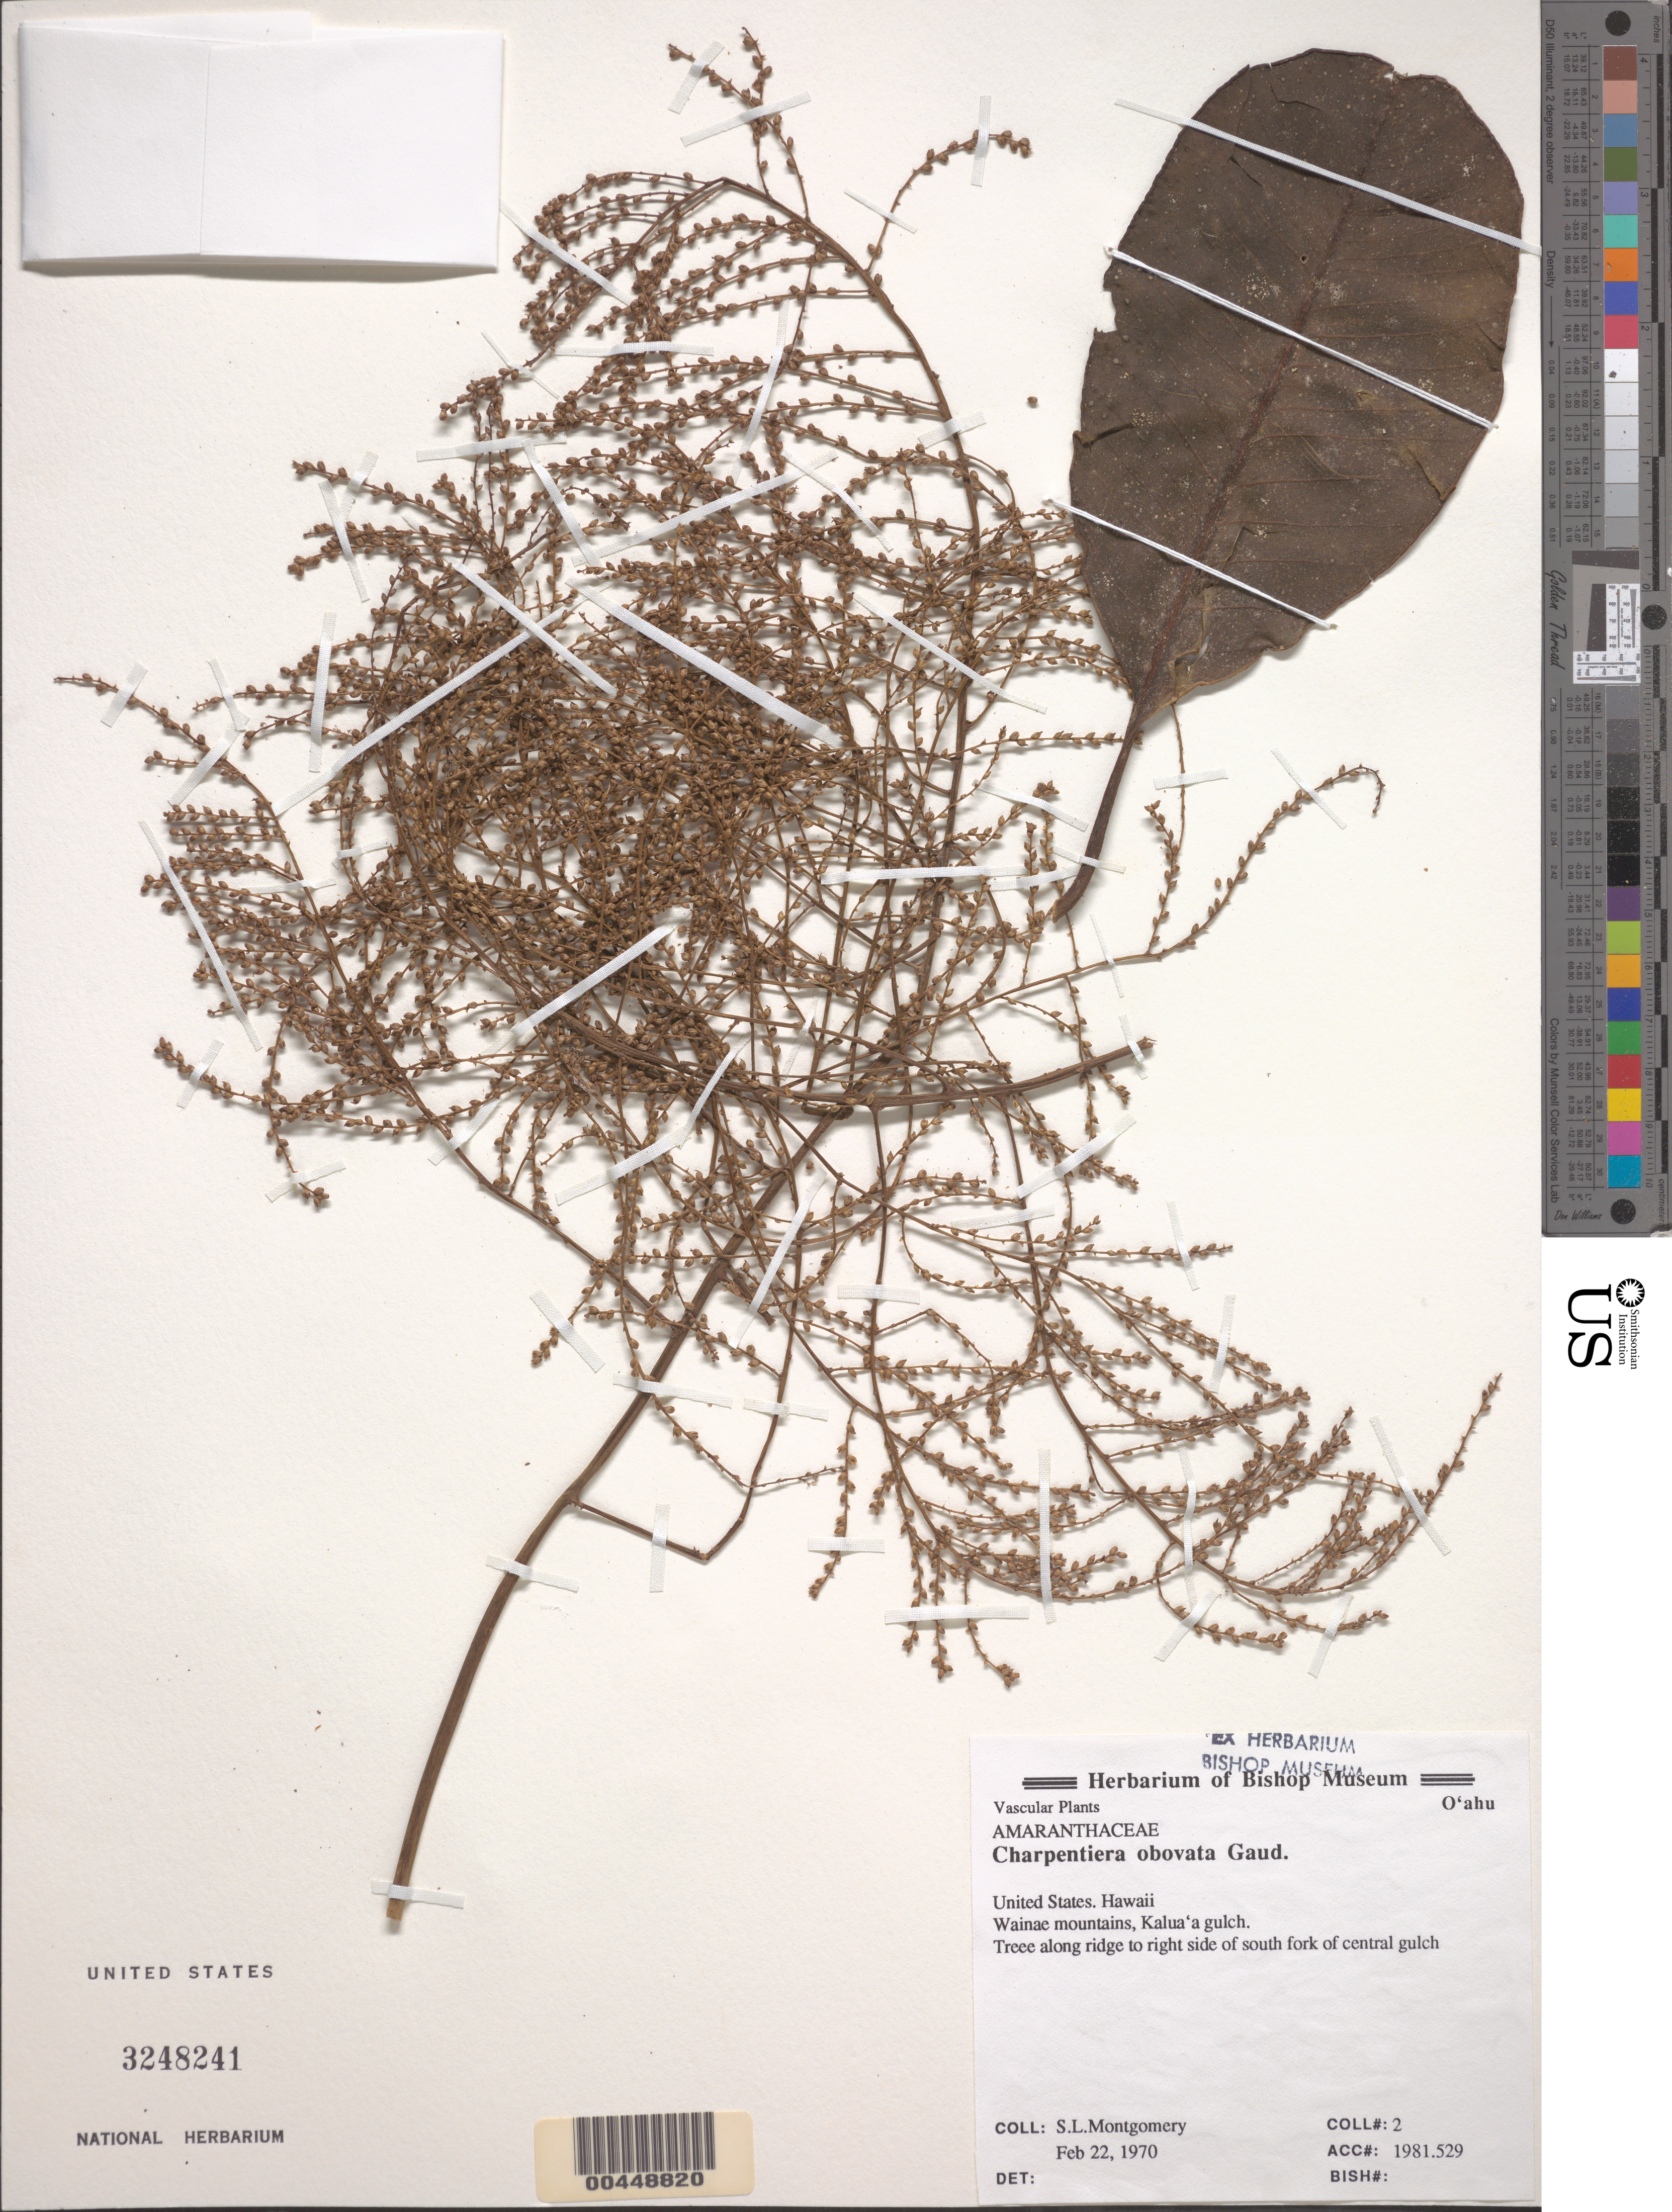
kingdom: Plantae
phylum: Tracheophyta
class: Magnoliopsida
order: Caryophyllales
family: Amaranthaceae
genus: Charpentiera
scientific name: Charpentiera obovata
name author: Gaudich.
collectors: S. Montgomery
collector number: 2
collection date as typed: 22 Feb 1970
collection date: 1970-02-22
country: United States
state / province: Hawaii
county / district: Honolulu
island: Oahu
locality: Wainae Mts., Kaluaa Gulch, along ridge to rt side of S fork of central gulch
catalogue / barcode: US 3248241